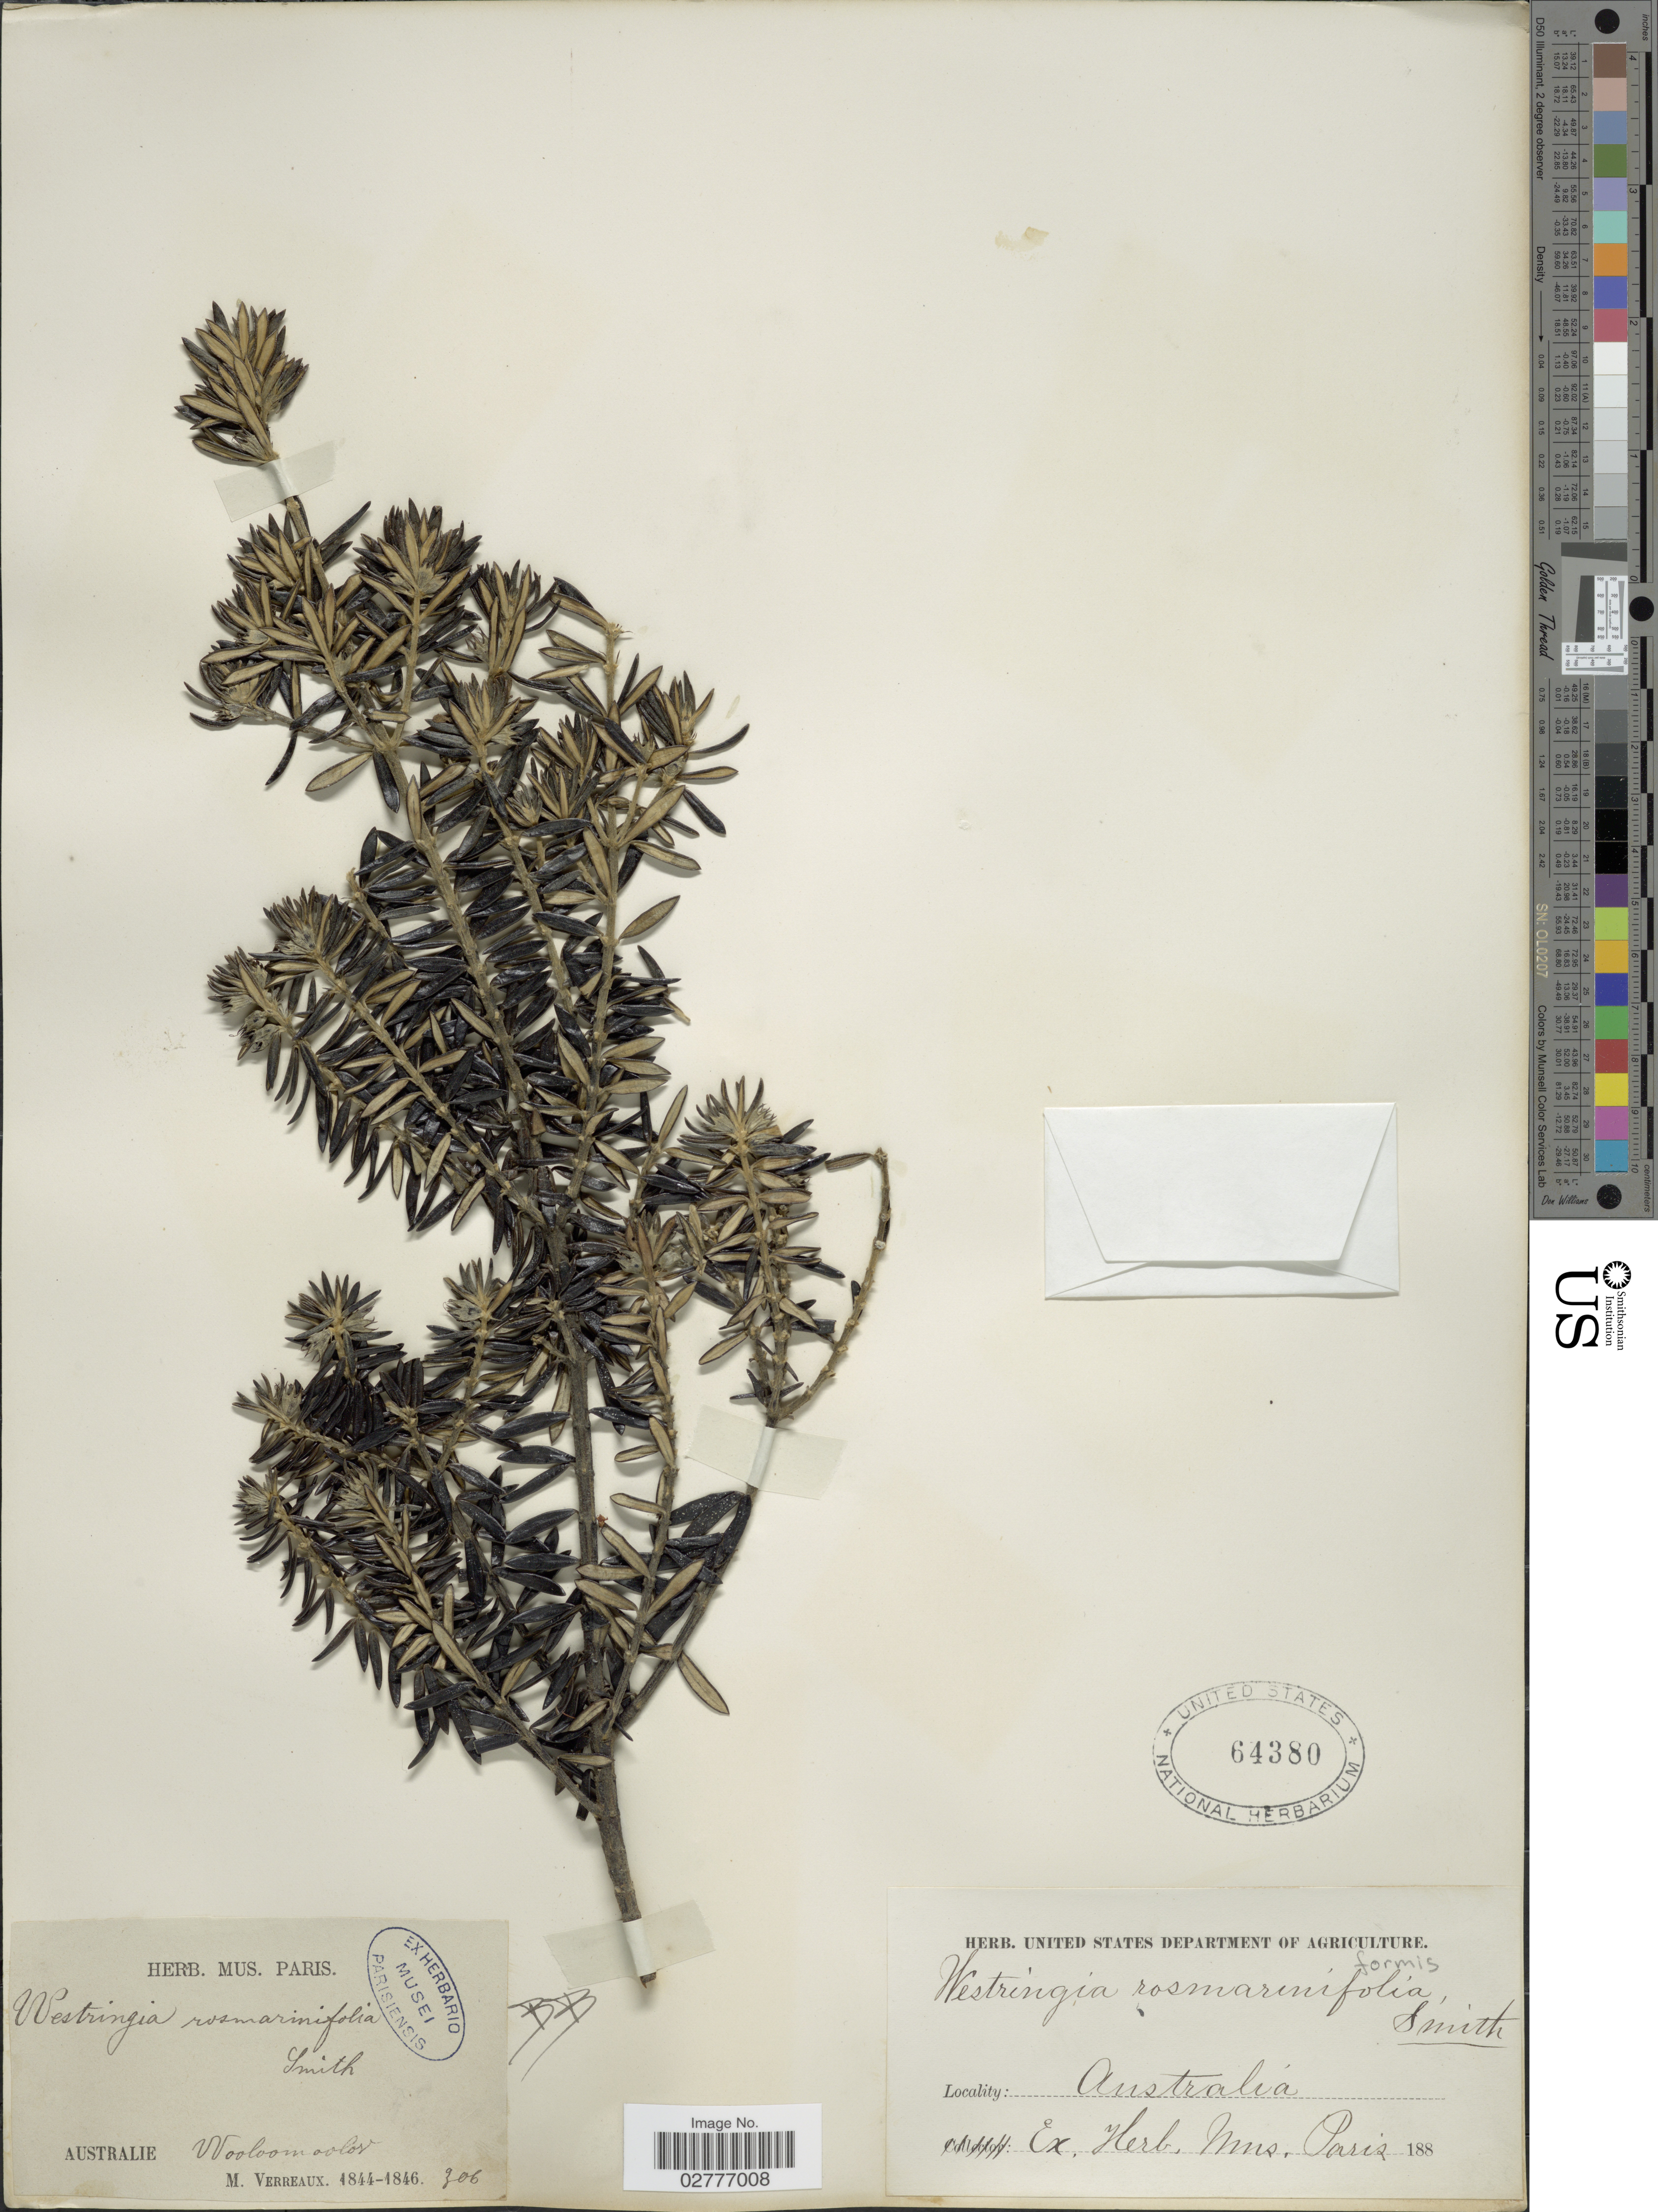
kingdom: Plantae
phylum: Tracheophyta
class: Magnoliopsida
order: Lamiales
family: Lamiaceae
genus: Westringia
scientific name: Westringia rosmariniformis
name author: Sm.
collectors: M. Verreaux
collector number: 306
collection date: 1844/1846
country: Australia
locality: Wooloomooloo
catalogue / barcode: US 64380